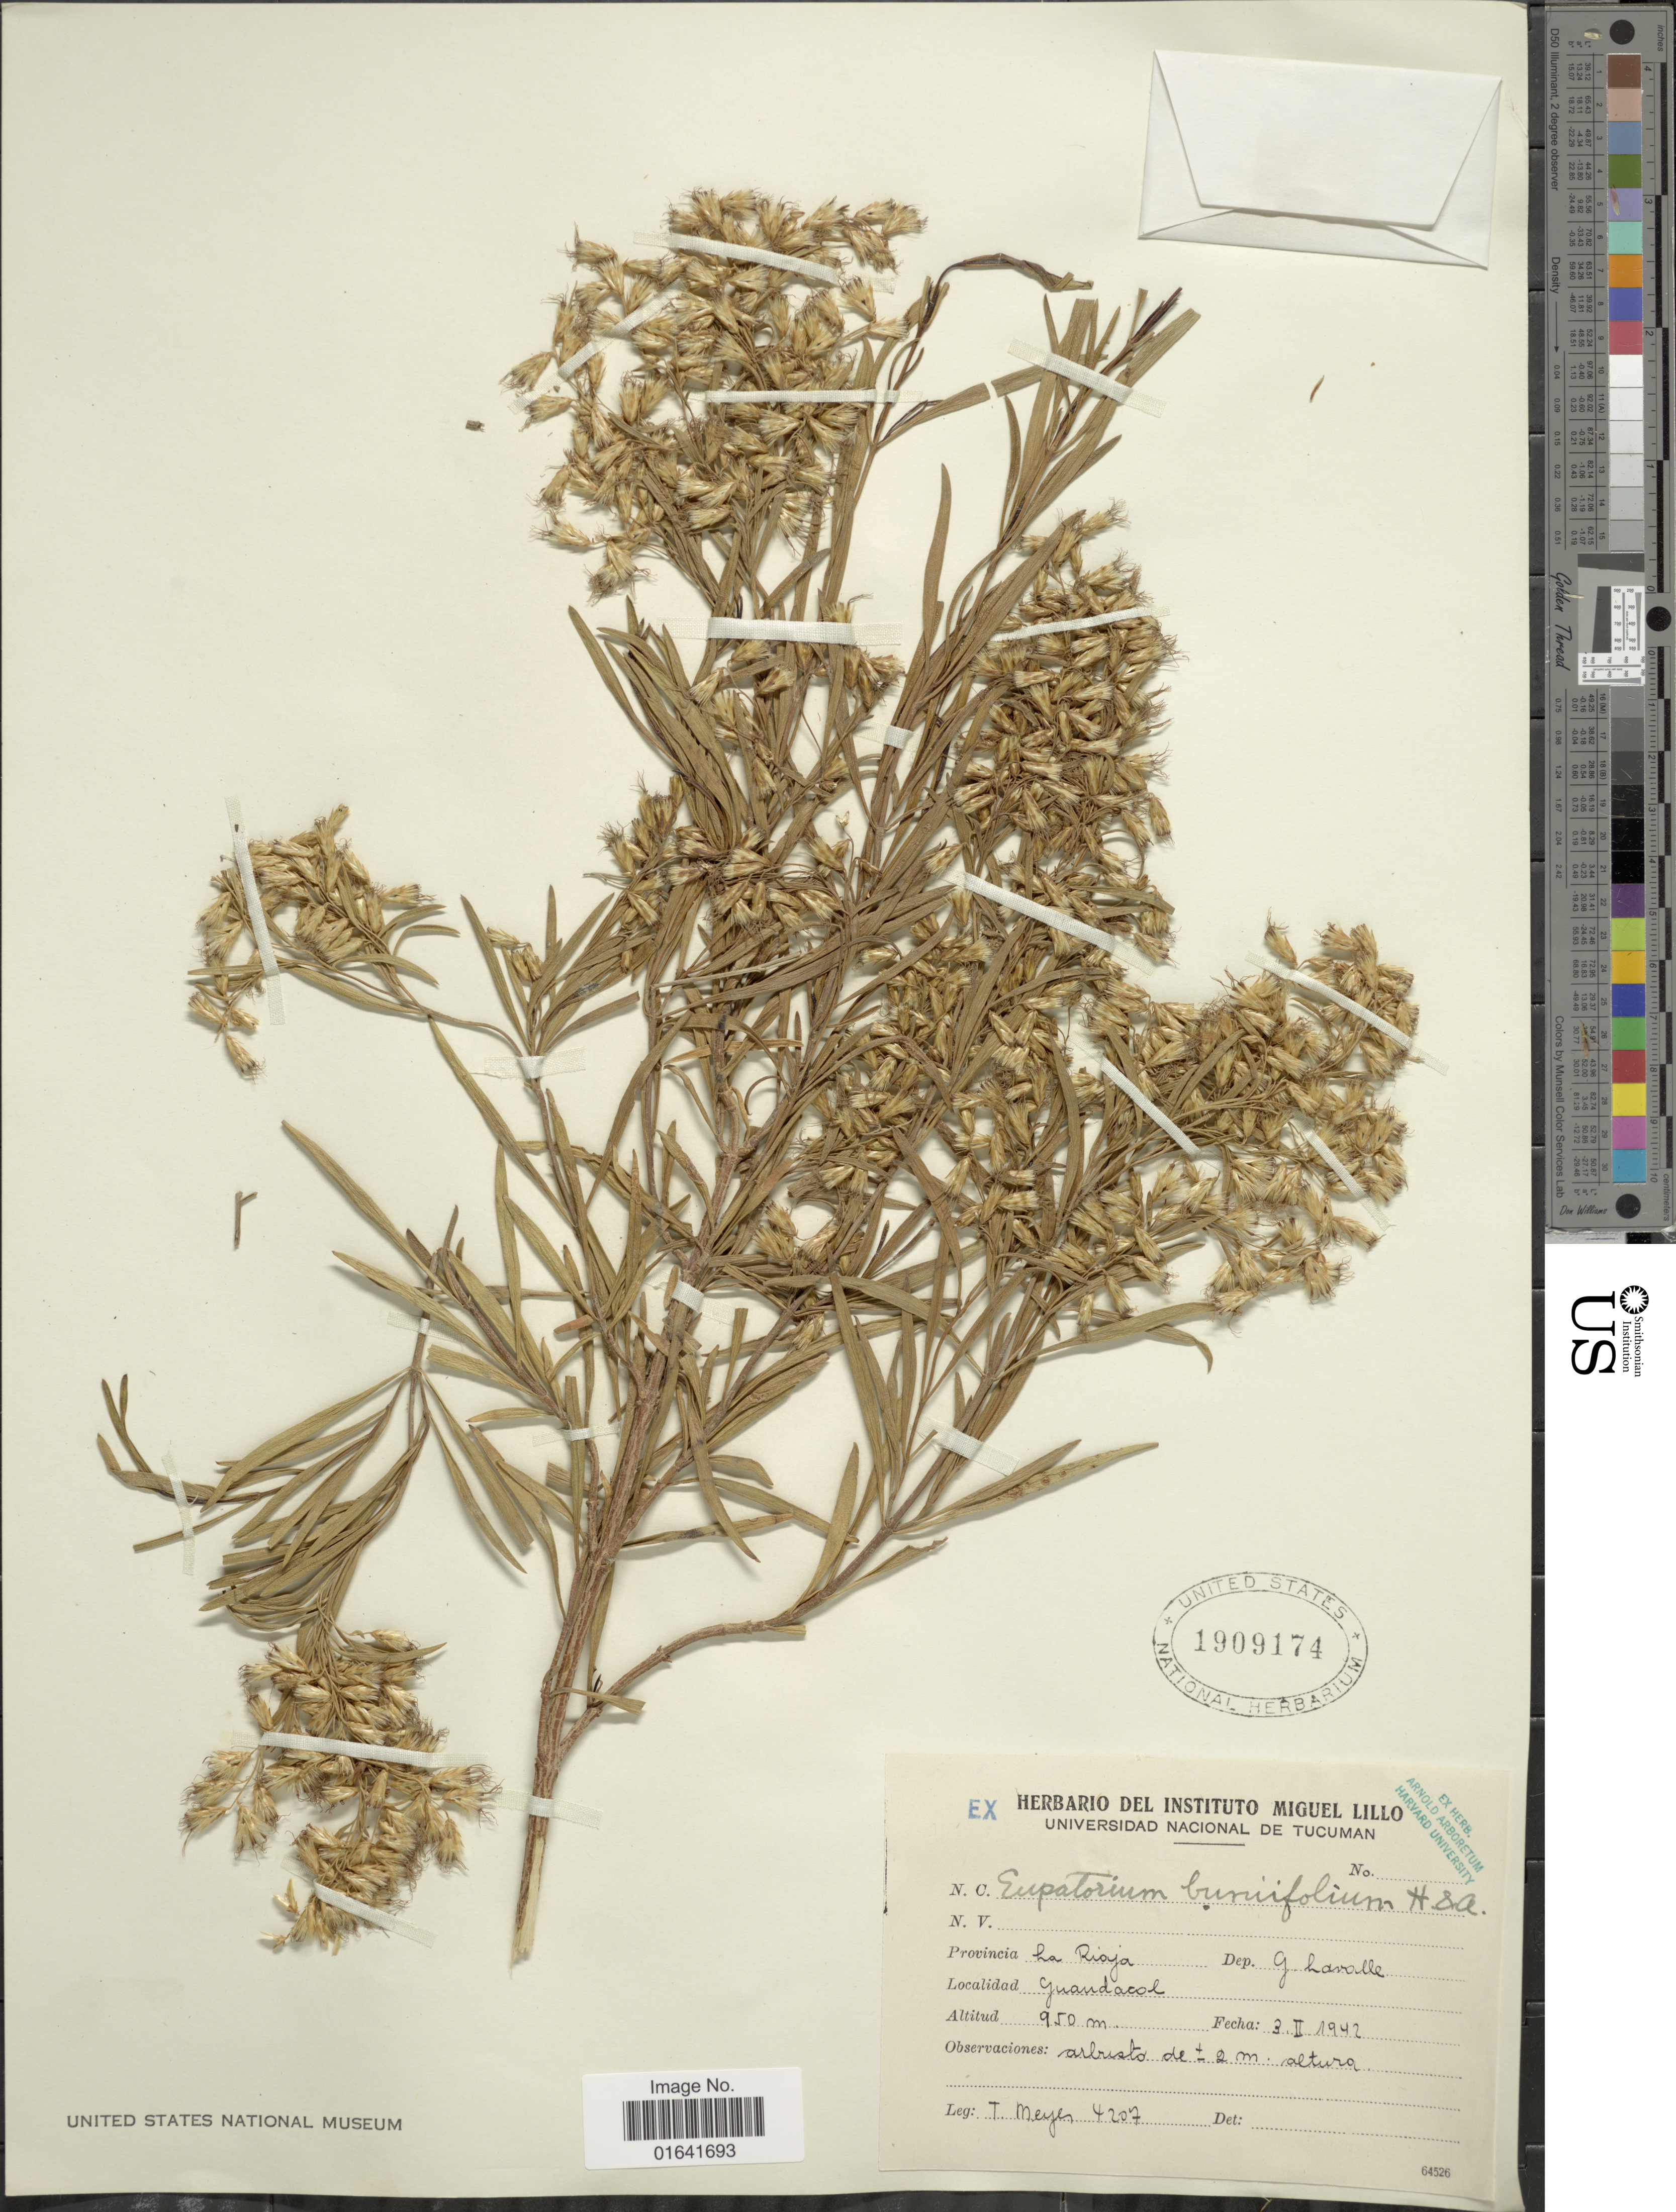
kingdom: Plantae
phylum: Tracheophyta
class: Magnoliopsida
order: Asterales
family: Asteraceae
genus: Acanthostyles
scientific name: Acanthostyles buniifolius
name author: (Hook. & Arn.) R.M. King & H. Rob.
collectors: T. Meyer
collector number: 4207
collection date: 1942-02-03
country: Argentina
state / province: La Rioja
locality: Dep. G Lavalle, Guandacol.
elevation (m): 950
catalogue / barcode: US 1909174